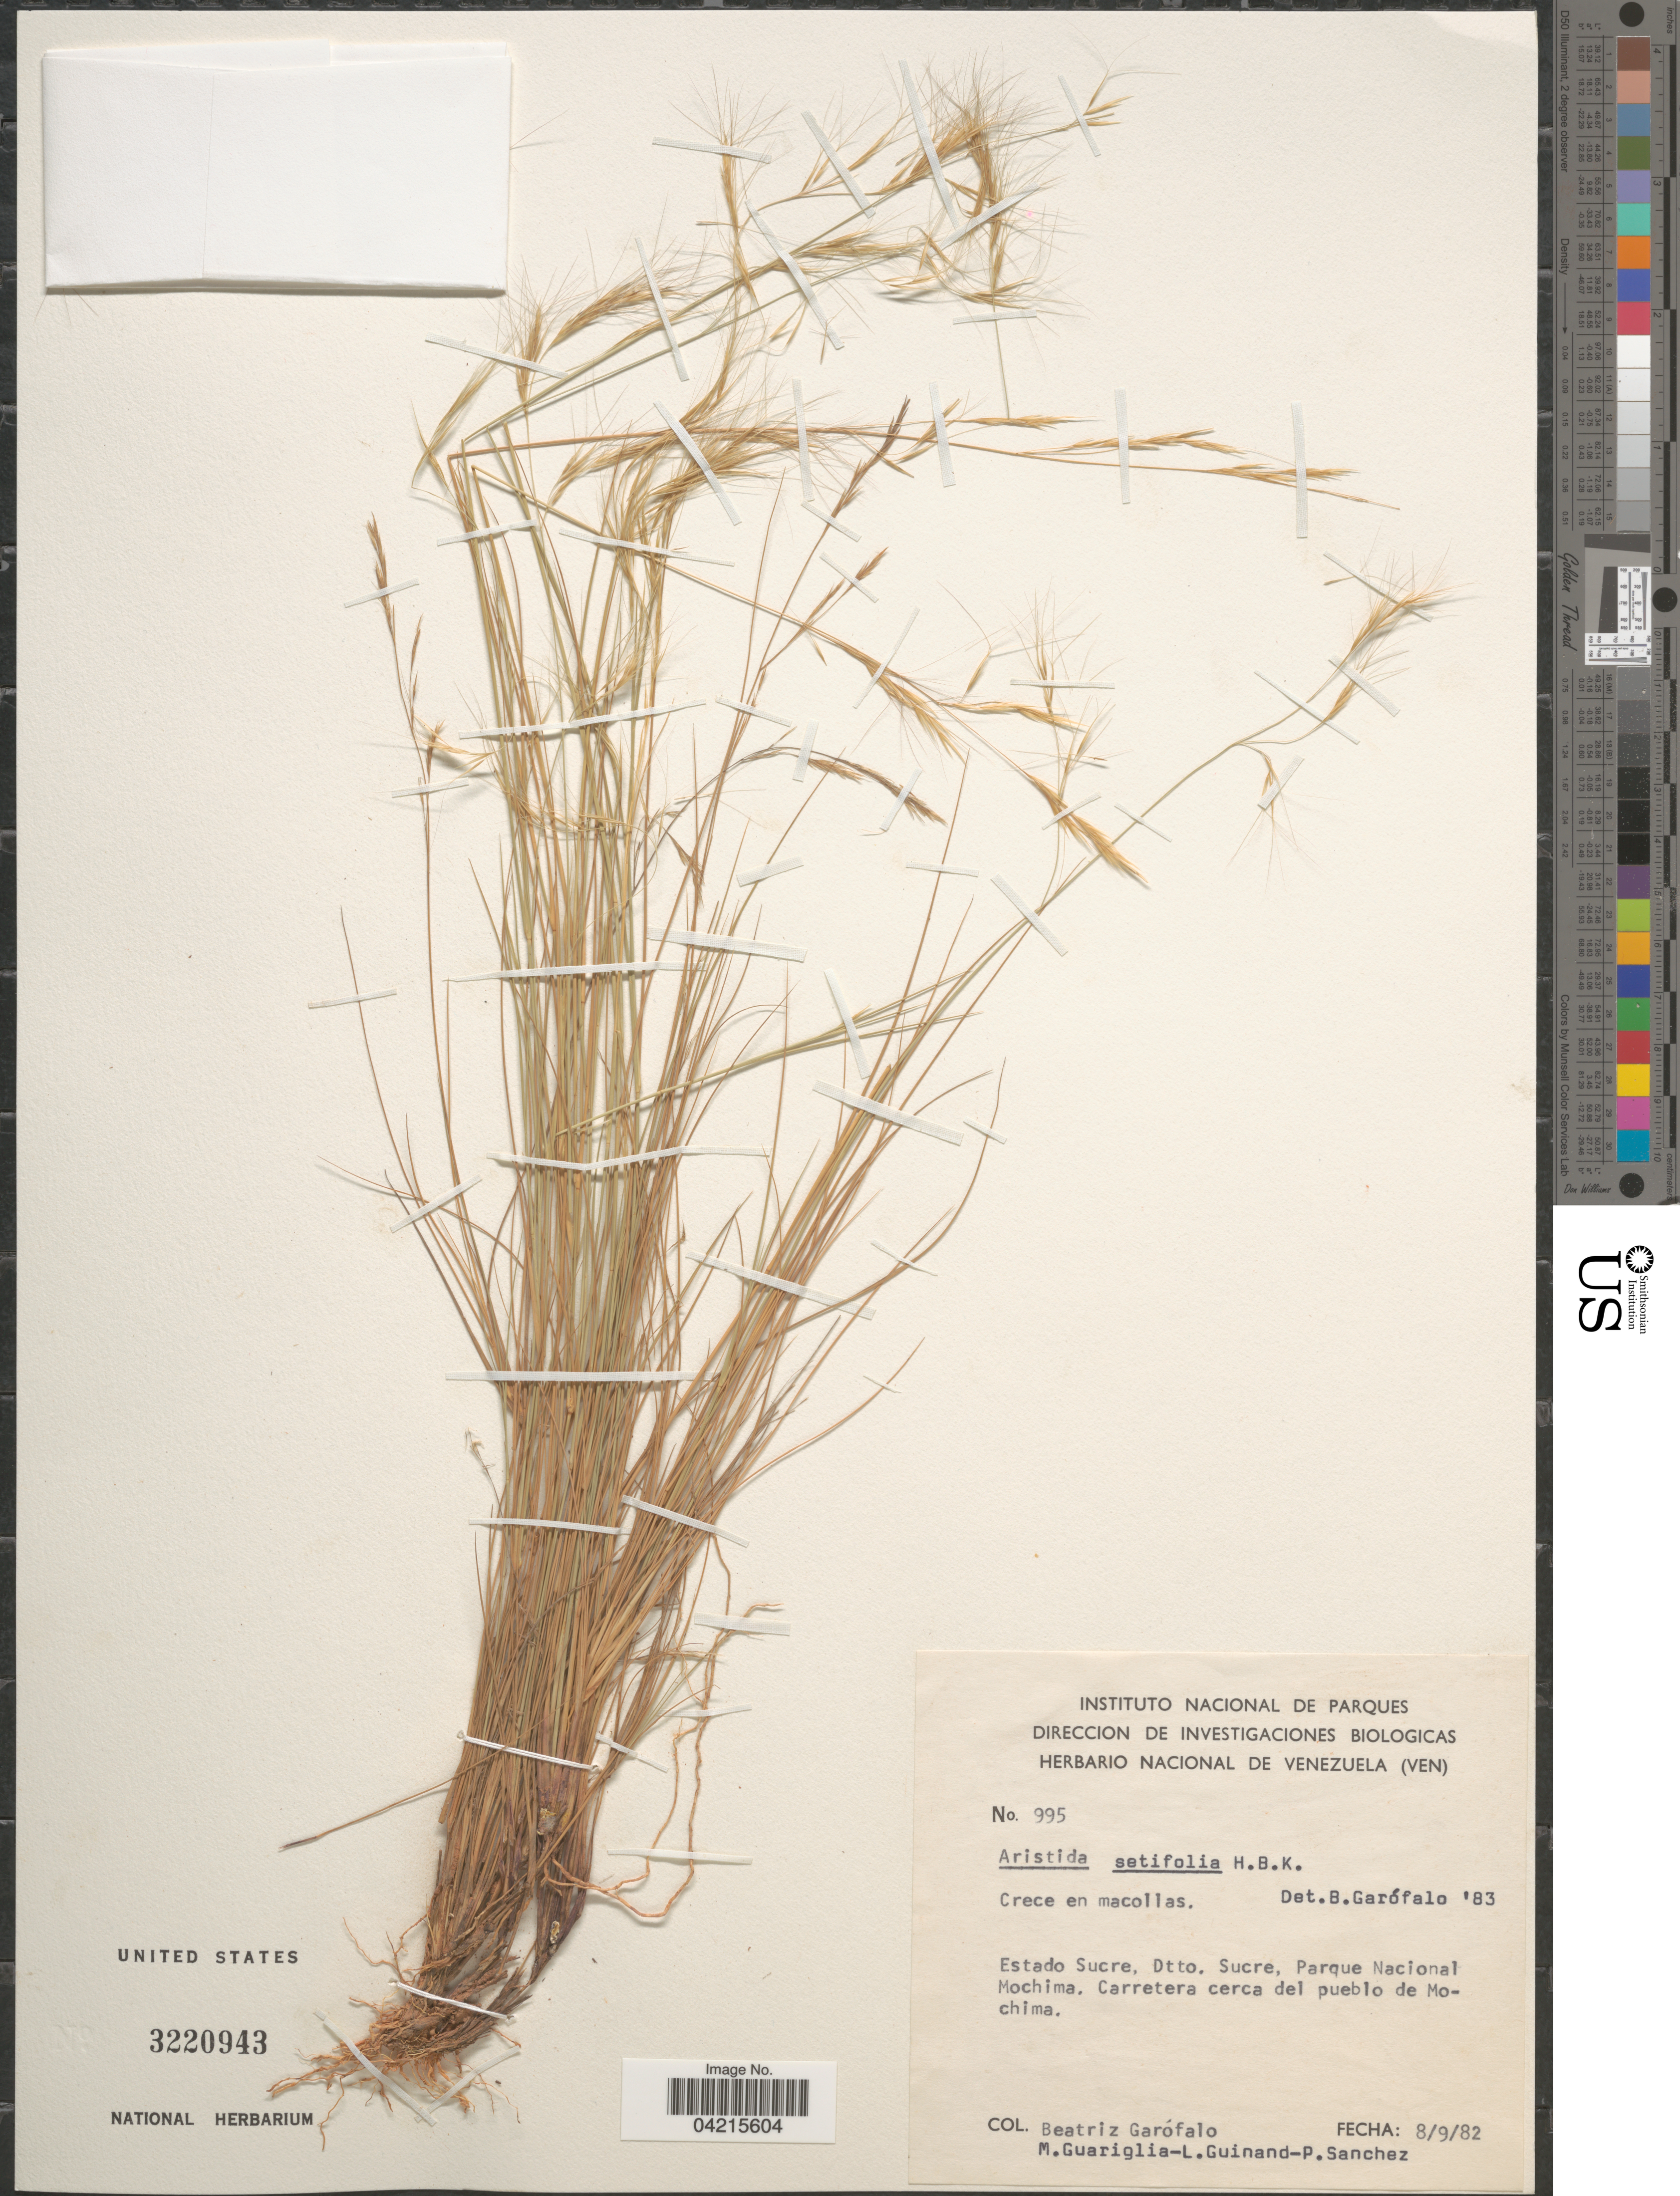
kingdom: Plantae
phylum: Tracheophyta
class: Liliopsida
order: Poales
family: Poaceae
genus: Aristida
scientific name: Aristida setifolia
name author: Kunth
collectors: B. Garofalo, M. Guariglia, L. Guinand & P. Sanchez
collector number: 995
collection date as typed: Transcribed d/m/y: 8/9/82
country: Venezuela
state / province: Sucre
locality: Dtto. Sucre, Parque Nacional Mochima. Carretera cerca del pueblo de Mochima.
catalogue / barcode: US 3220943